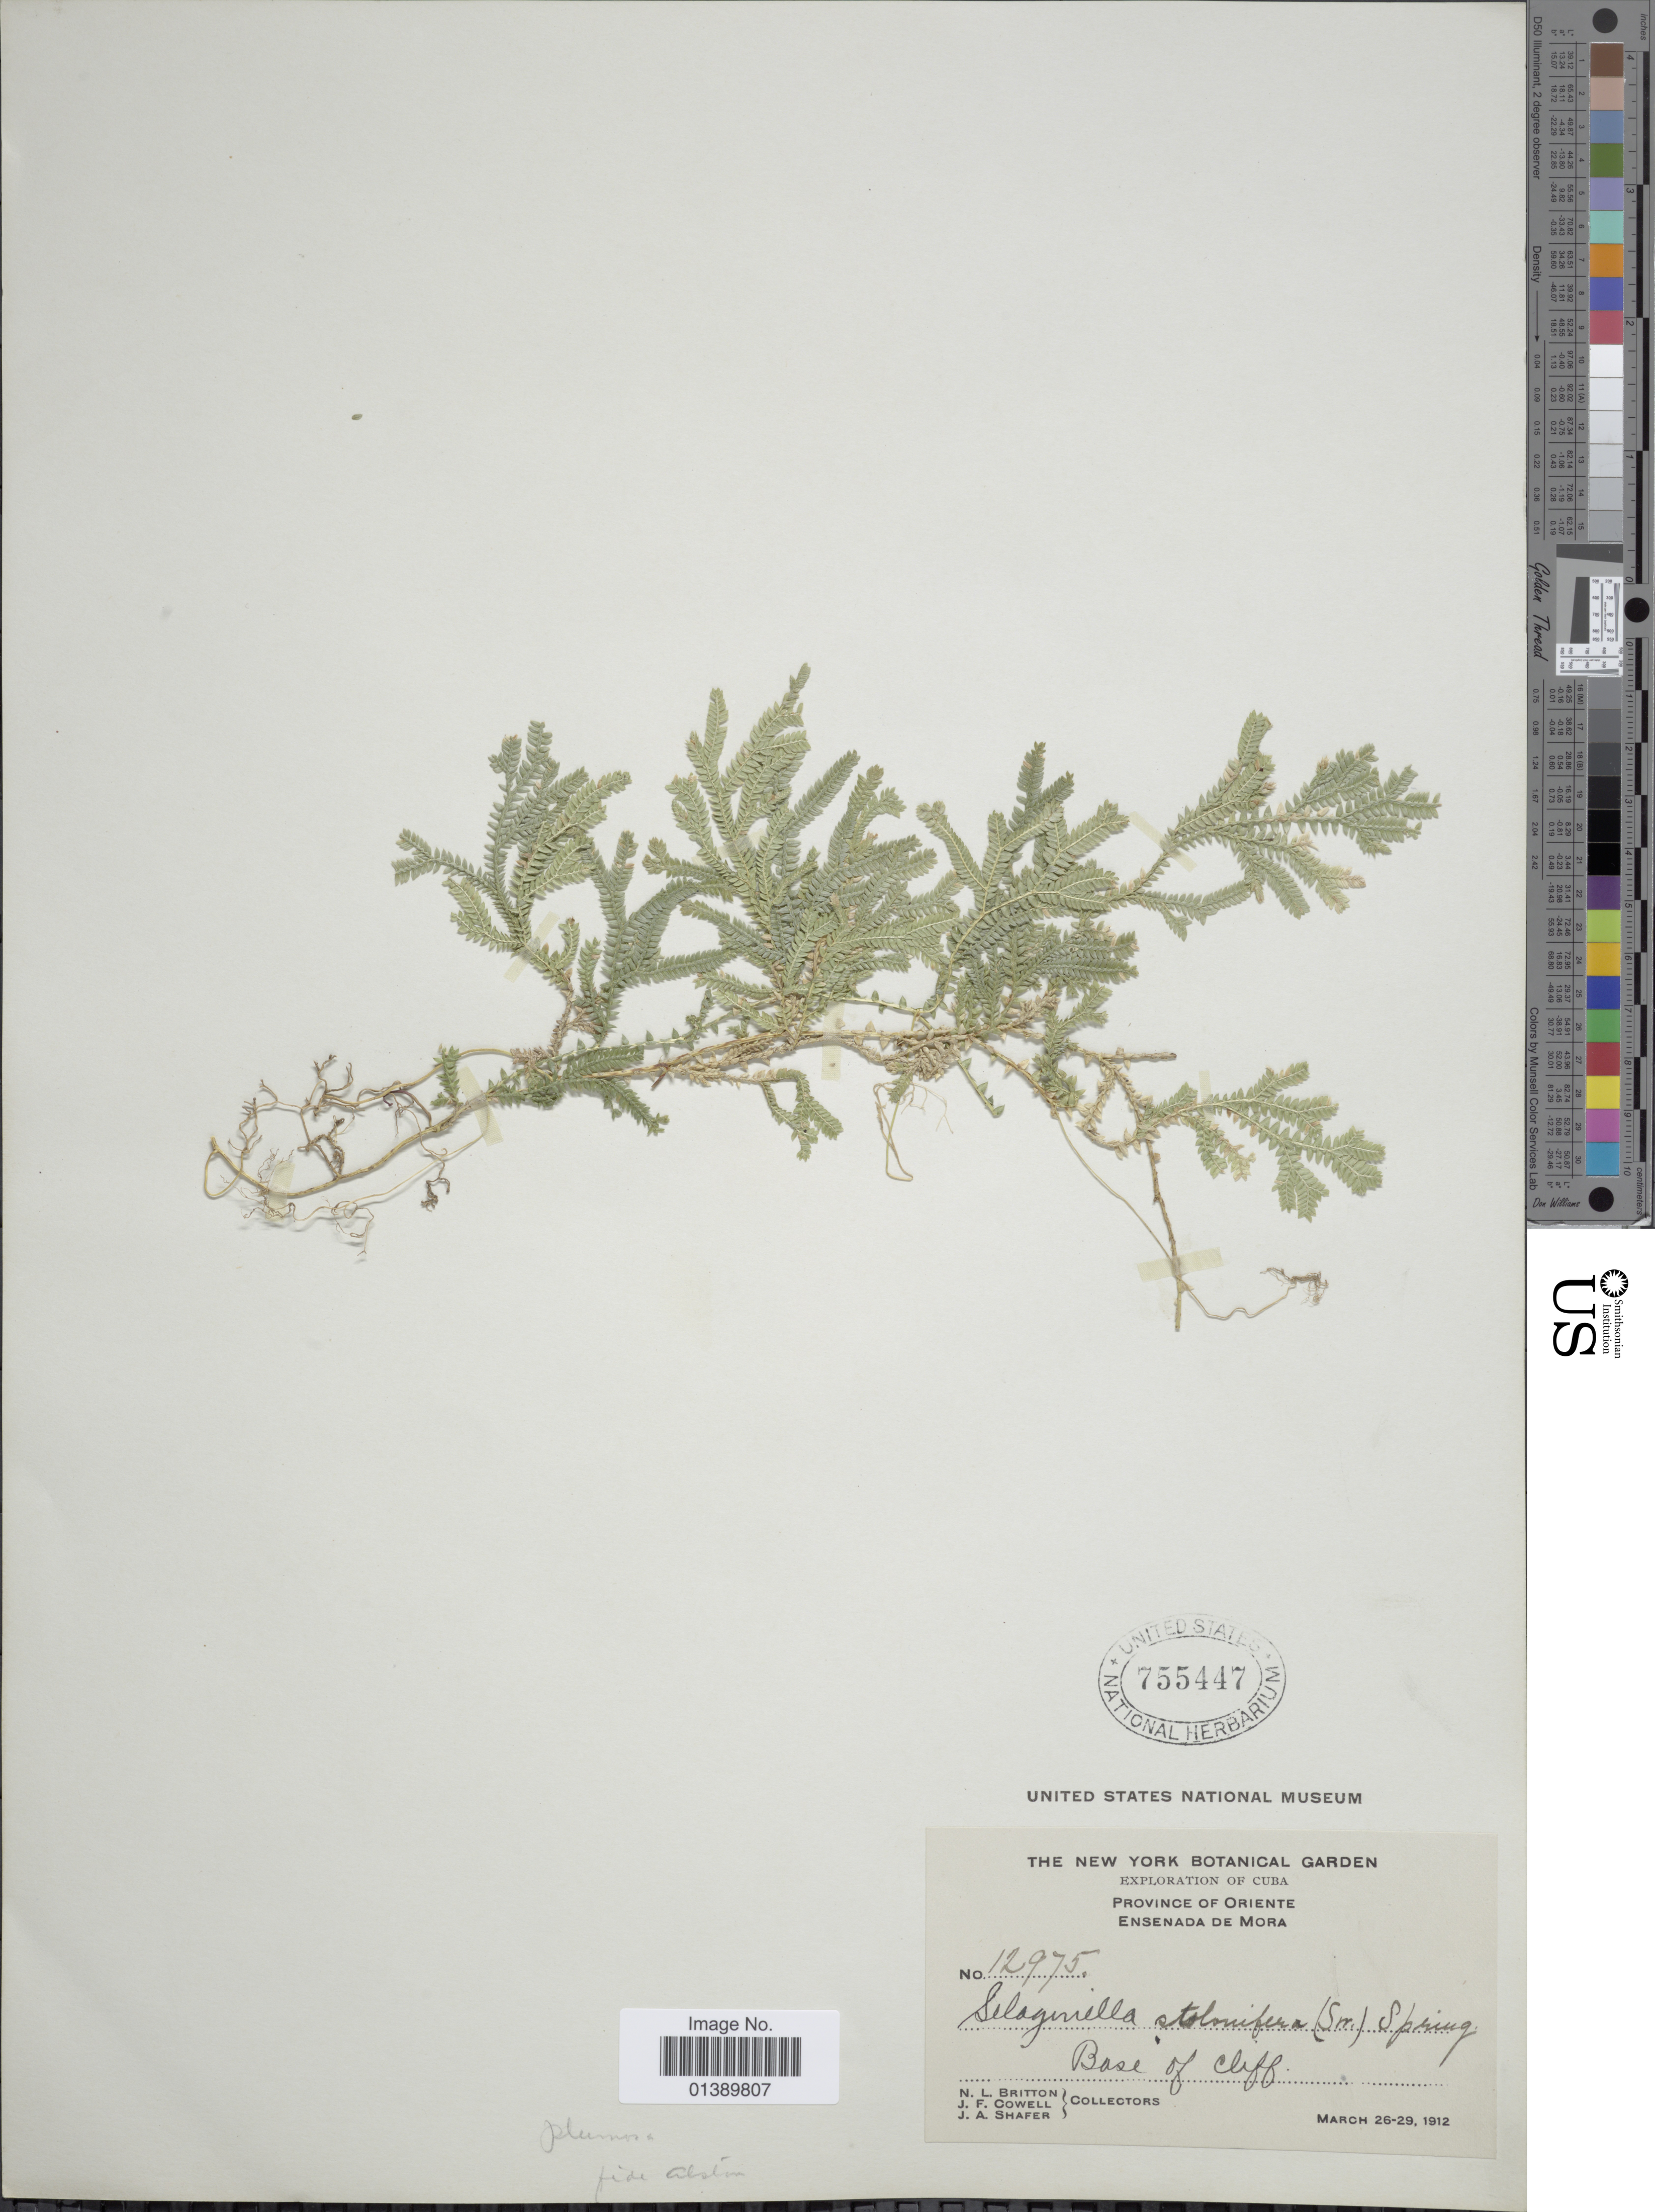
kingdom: Plantae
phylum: Tracheophyta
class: Lycopodiopsida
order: Selaginellales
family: Selaginellaceae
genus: Selaginella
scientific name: Selaginella plumosa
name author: (L.) C. Presl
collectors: N. Britton, J. F. Cowell & J. A. Shafer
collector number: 12975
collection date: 1912-03-26/1912-03-29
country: Cuba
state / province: Oriente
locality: Ensenada de Mora, base of Cliff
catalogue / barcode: US 755447